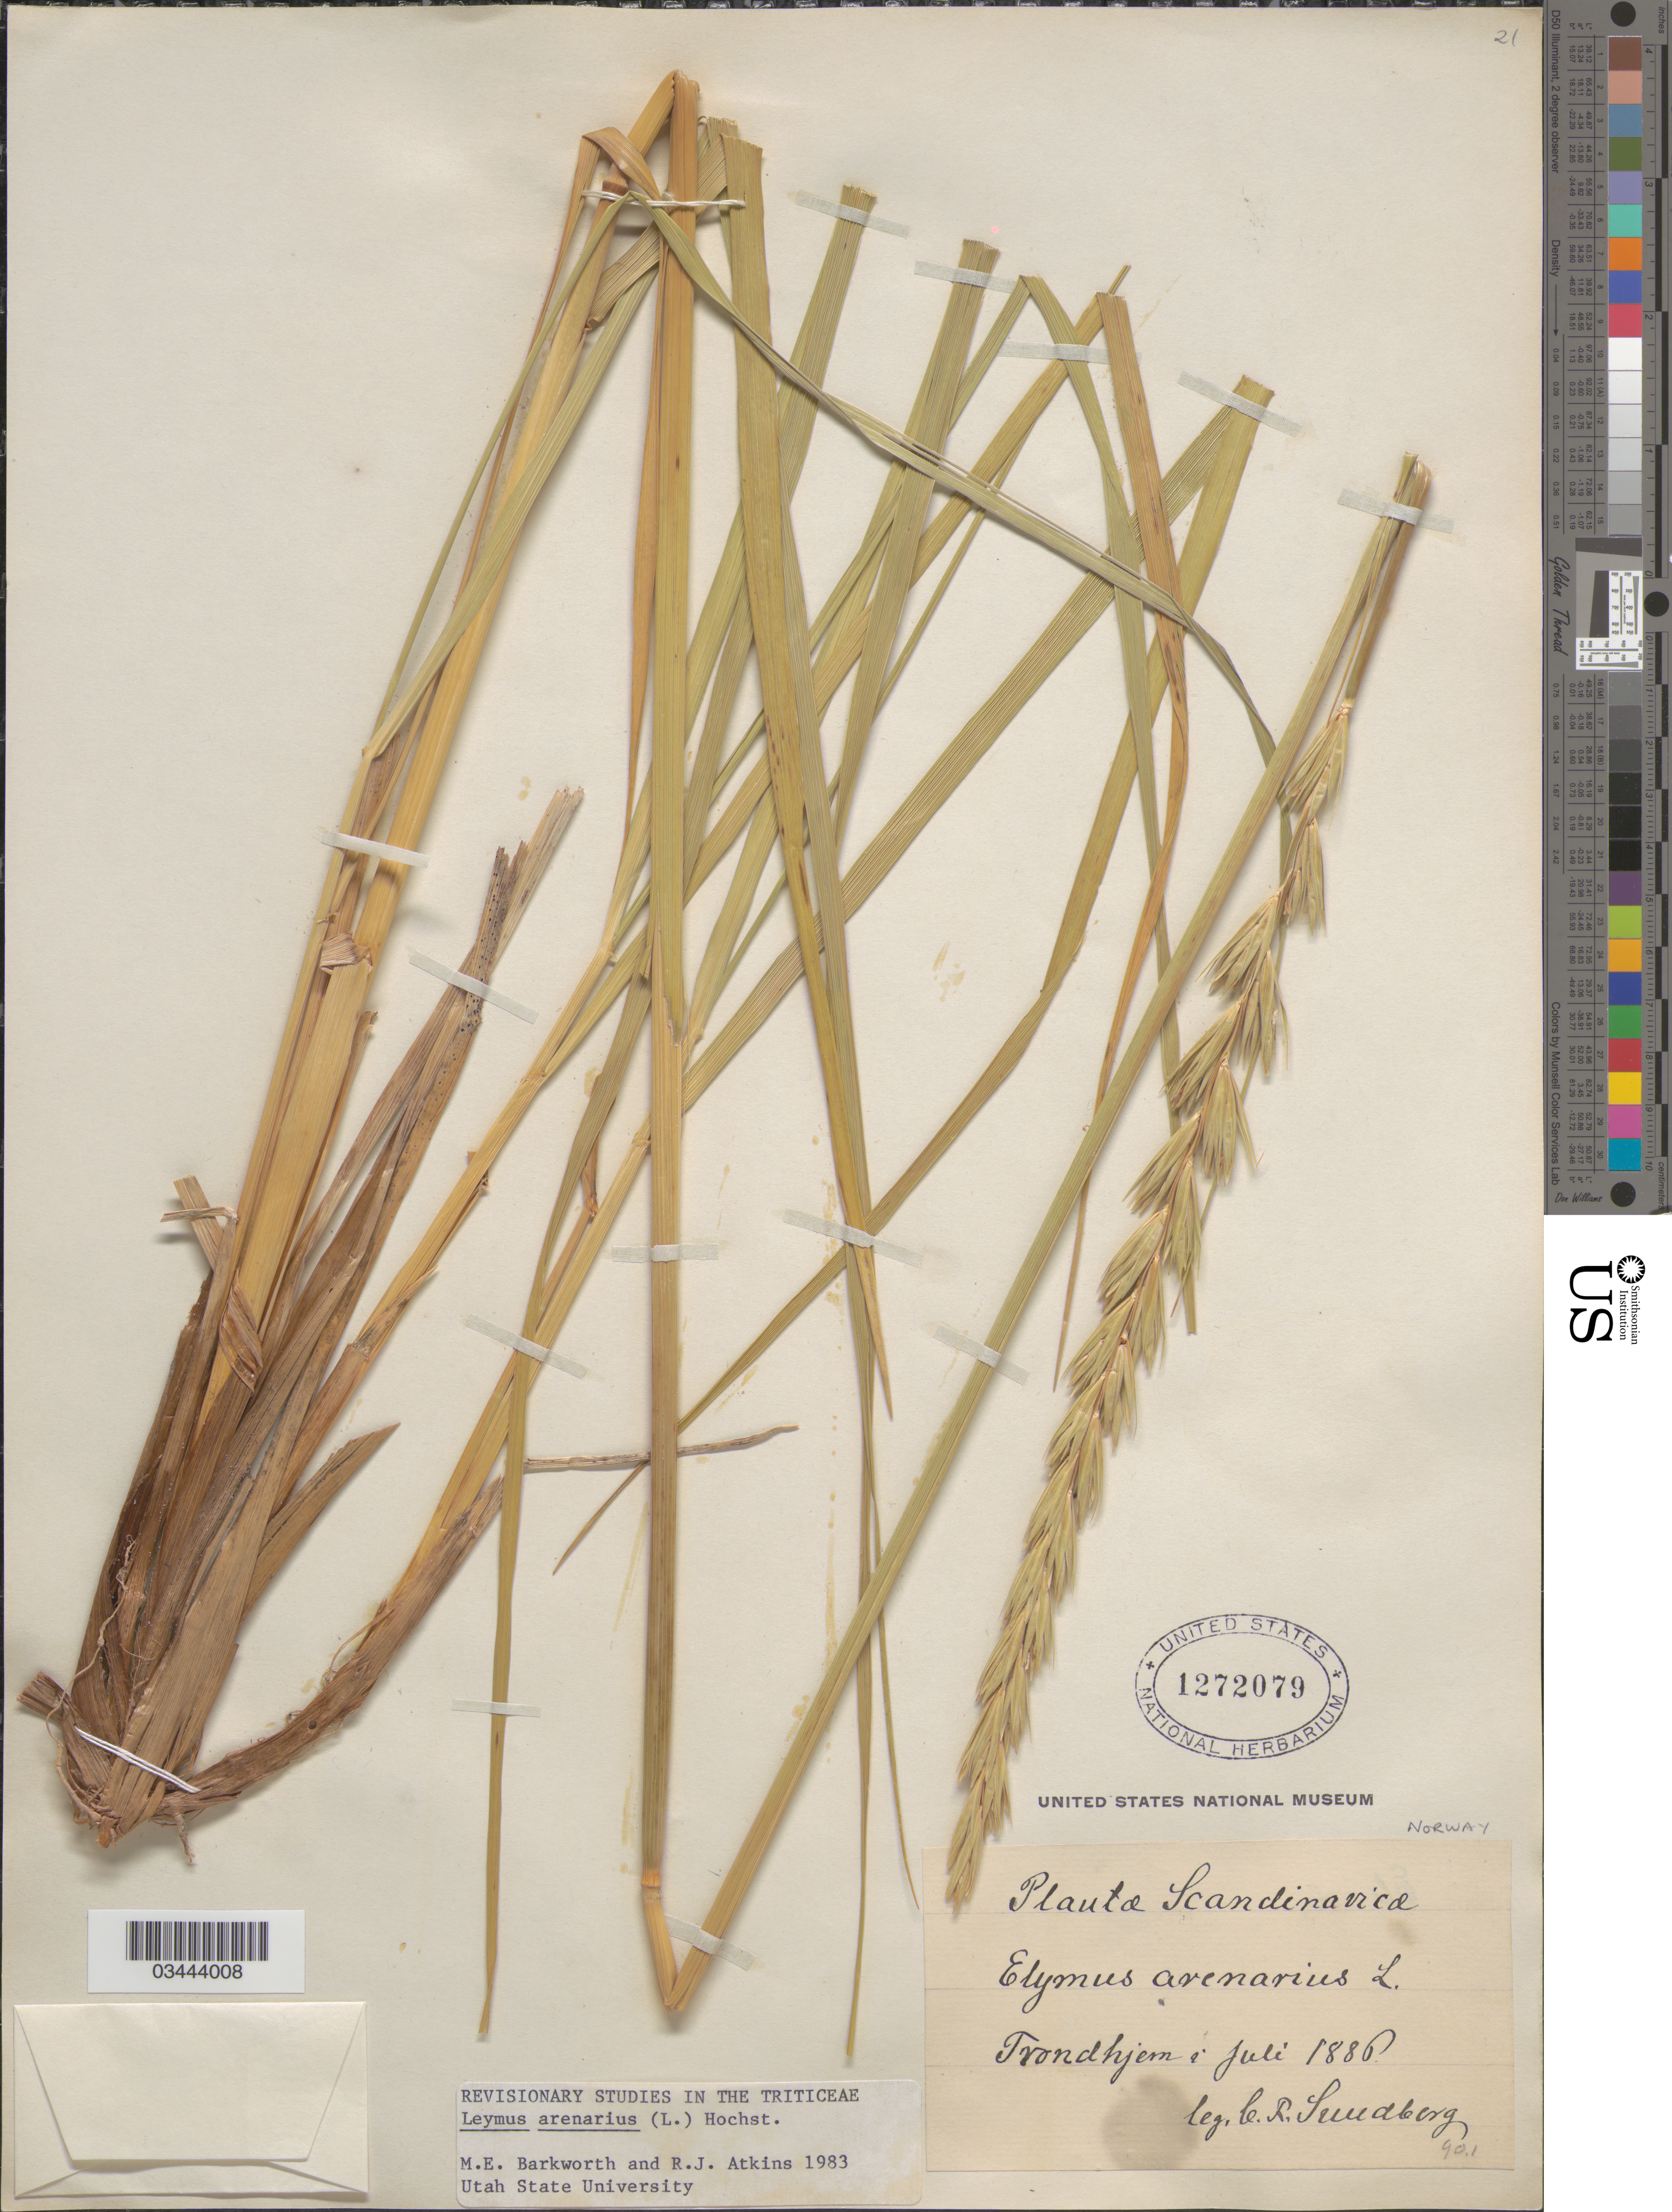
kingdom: Plantae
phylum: Tracheophyta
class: Liliopsida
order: Poales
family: Poaceae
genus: Leymus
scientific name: Leymus arenarius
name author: (L.) Hochst.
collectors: C. F. Sundberg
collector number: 90.1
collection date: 1886-07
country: Norway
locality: Scandinavicæ. Trondhjem.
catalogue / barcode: US 1272079